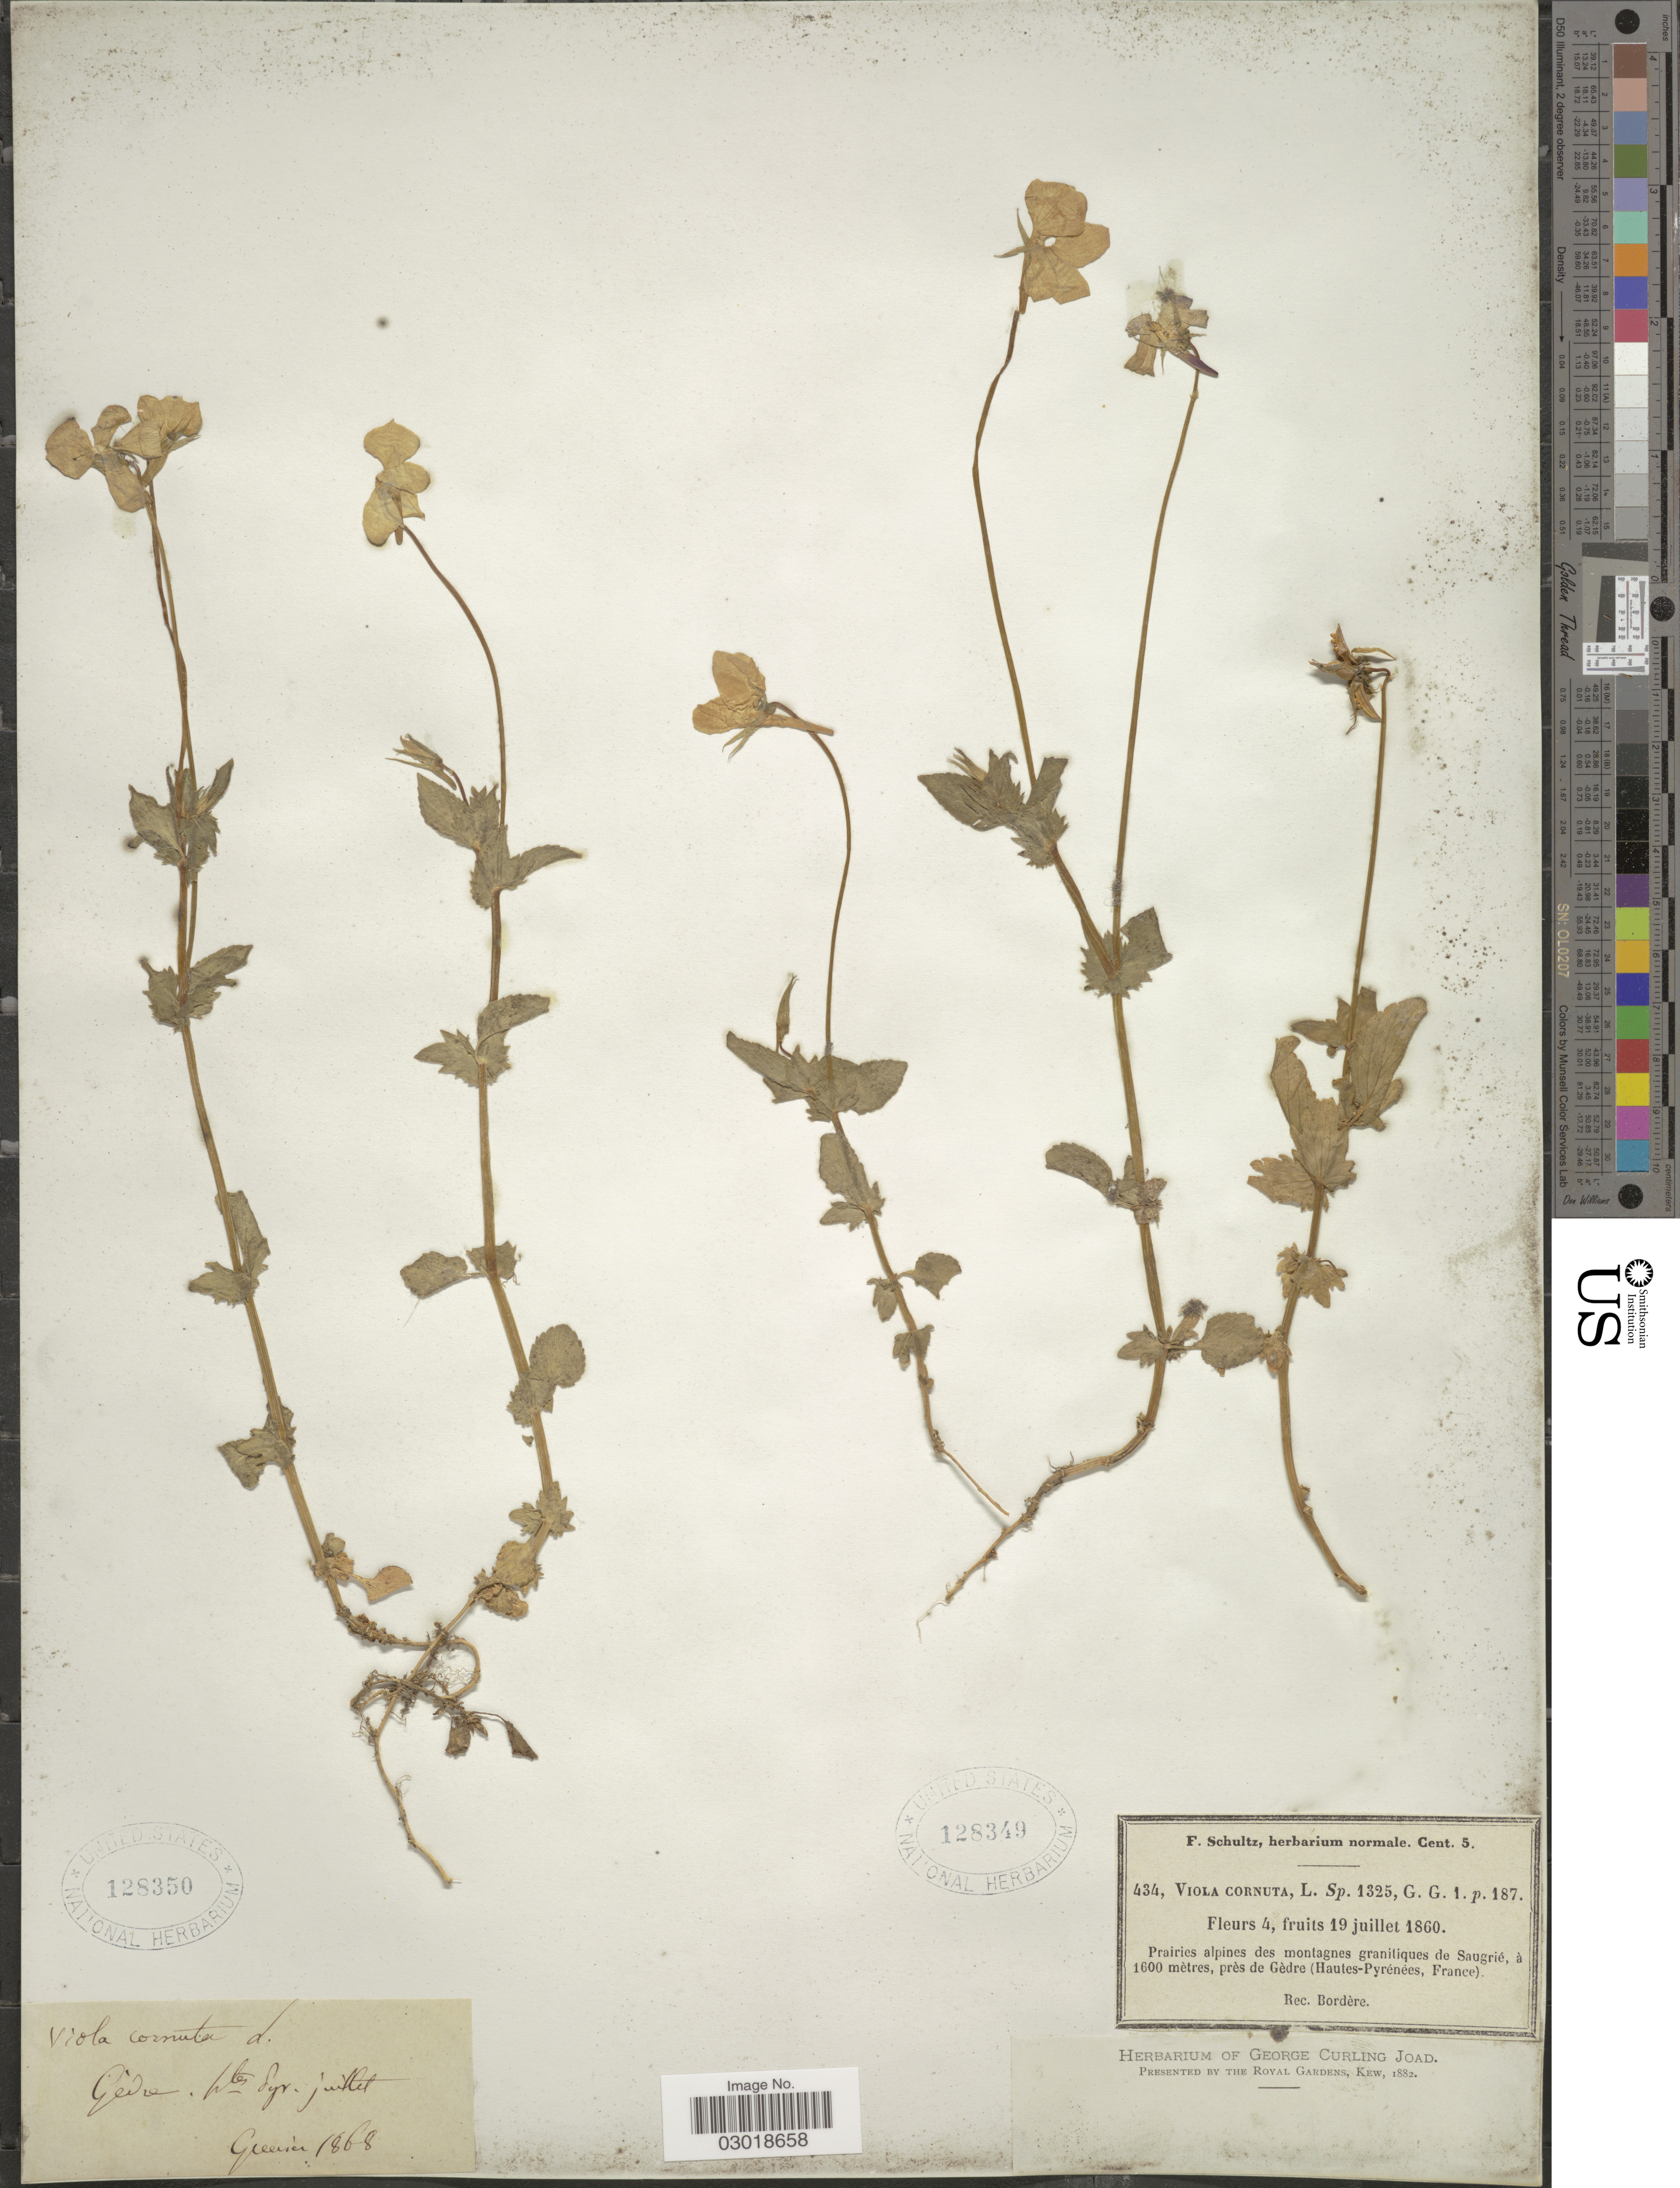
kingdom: Plantae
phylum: Tracheophyta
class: Magnoliopsida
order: Malpighiales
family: Violaceae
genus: Viola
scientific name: Viola cornuta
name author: L.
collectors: -. Bordère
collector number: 434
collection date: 1860-07-19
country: France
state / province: Occitanie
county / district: Hautes-Pyrénées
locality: Praires alpines des montagnes granitiques de Saugrié, près de Gèdre (Hautes-Pyrénées).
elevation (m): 1600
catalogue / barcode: US 128349